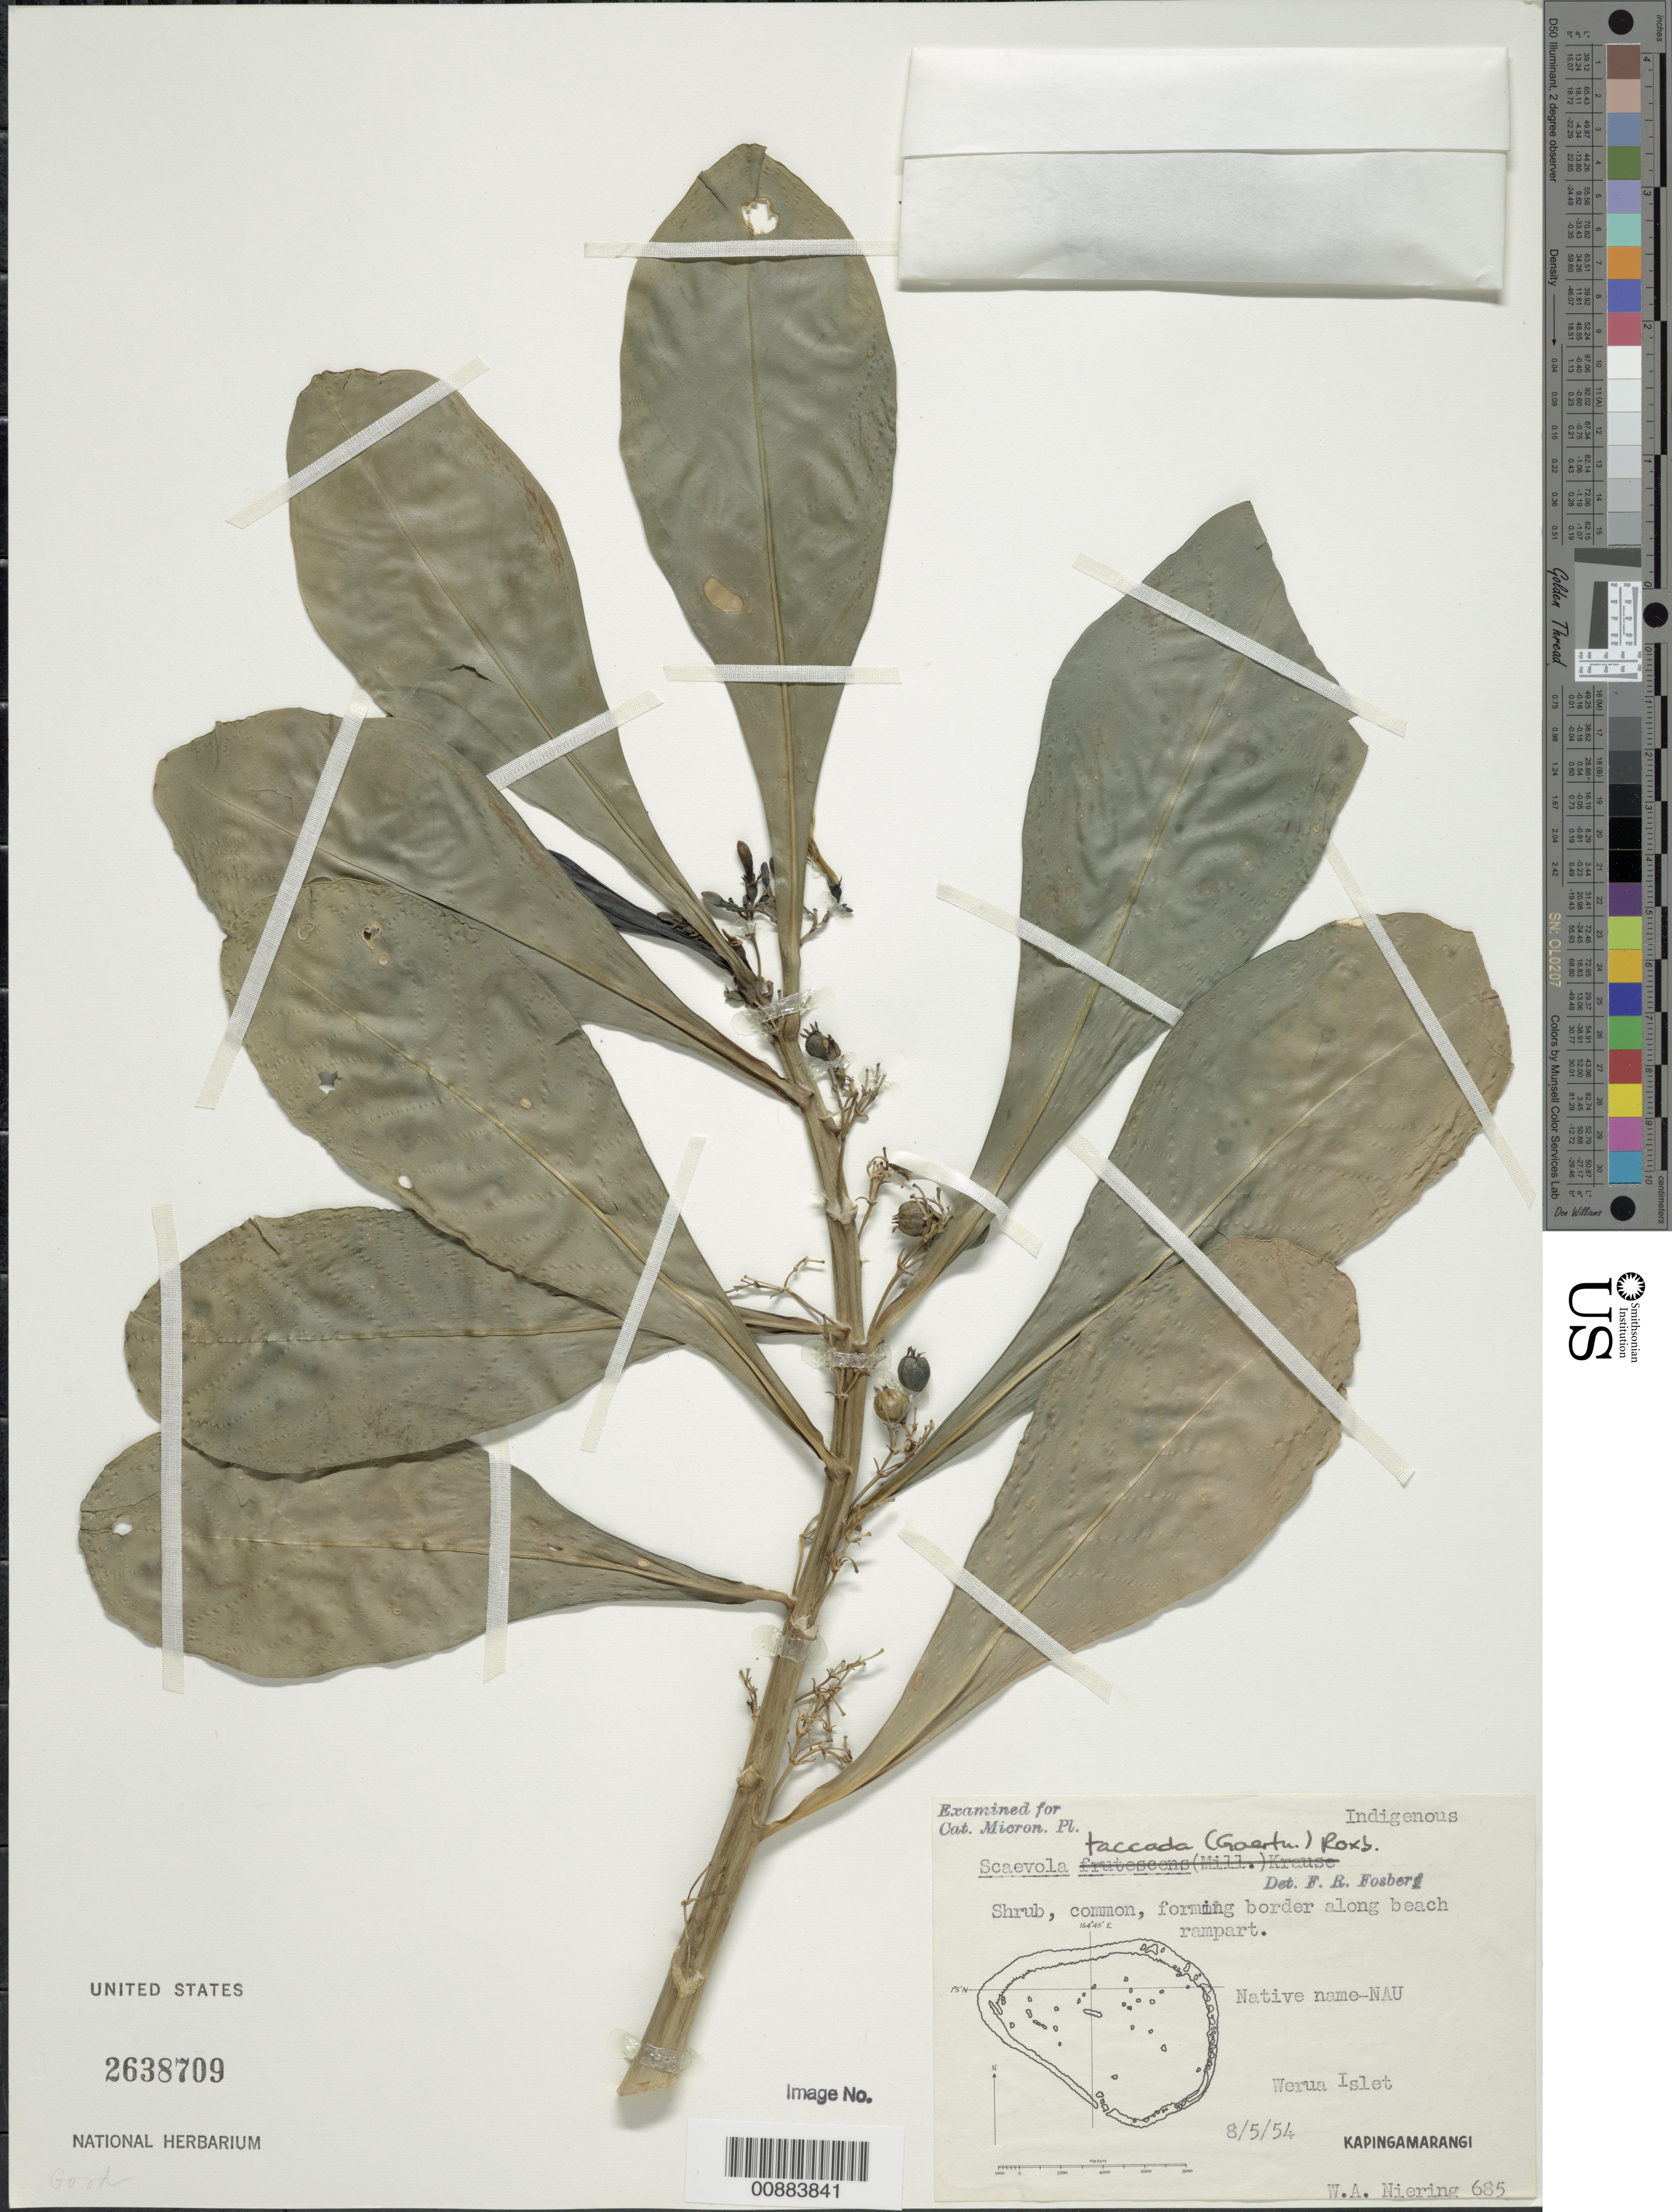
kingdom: Plantae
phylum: Tracheophyta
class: Magnoliopsida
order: Asterales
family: Goodeniaceae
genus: Scaevola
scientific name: Scaevola taccada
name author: (Gaertn.) Roxb.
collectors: W. Niering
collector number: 685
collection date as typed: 08 May 1954 or 05 Aug 1954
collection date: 1954-05-08 or 1954-08-05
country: Micronesia, Federated States of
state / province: Pohnpei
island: Kapingamarangi Atoll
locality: Werua Islet, Kapingamarangi I.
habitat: Forming border along beach rampart.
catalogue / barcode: US 2638709